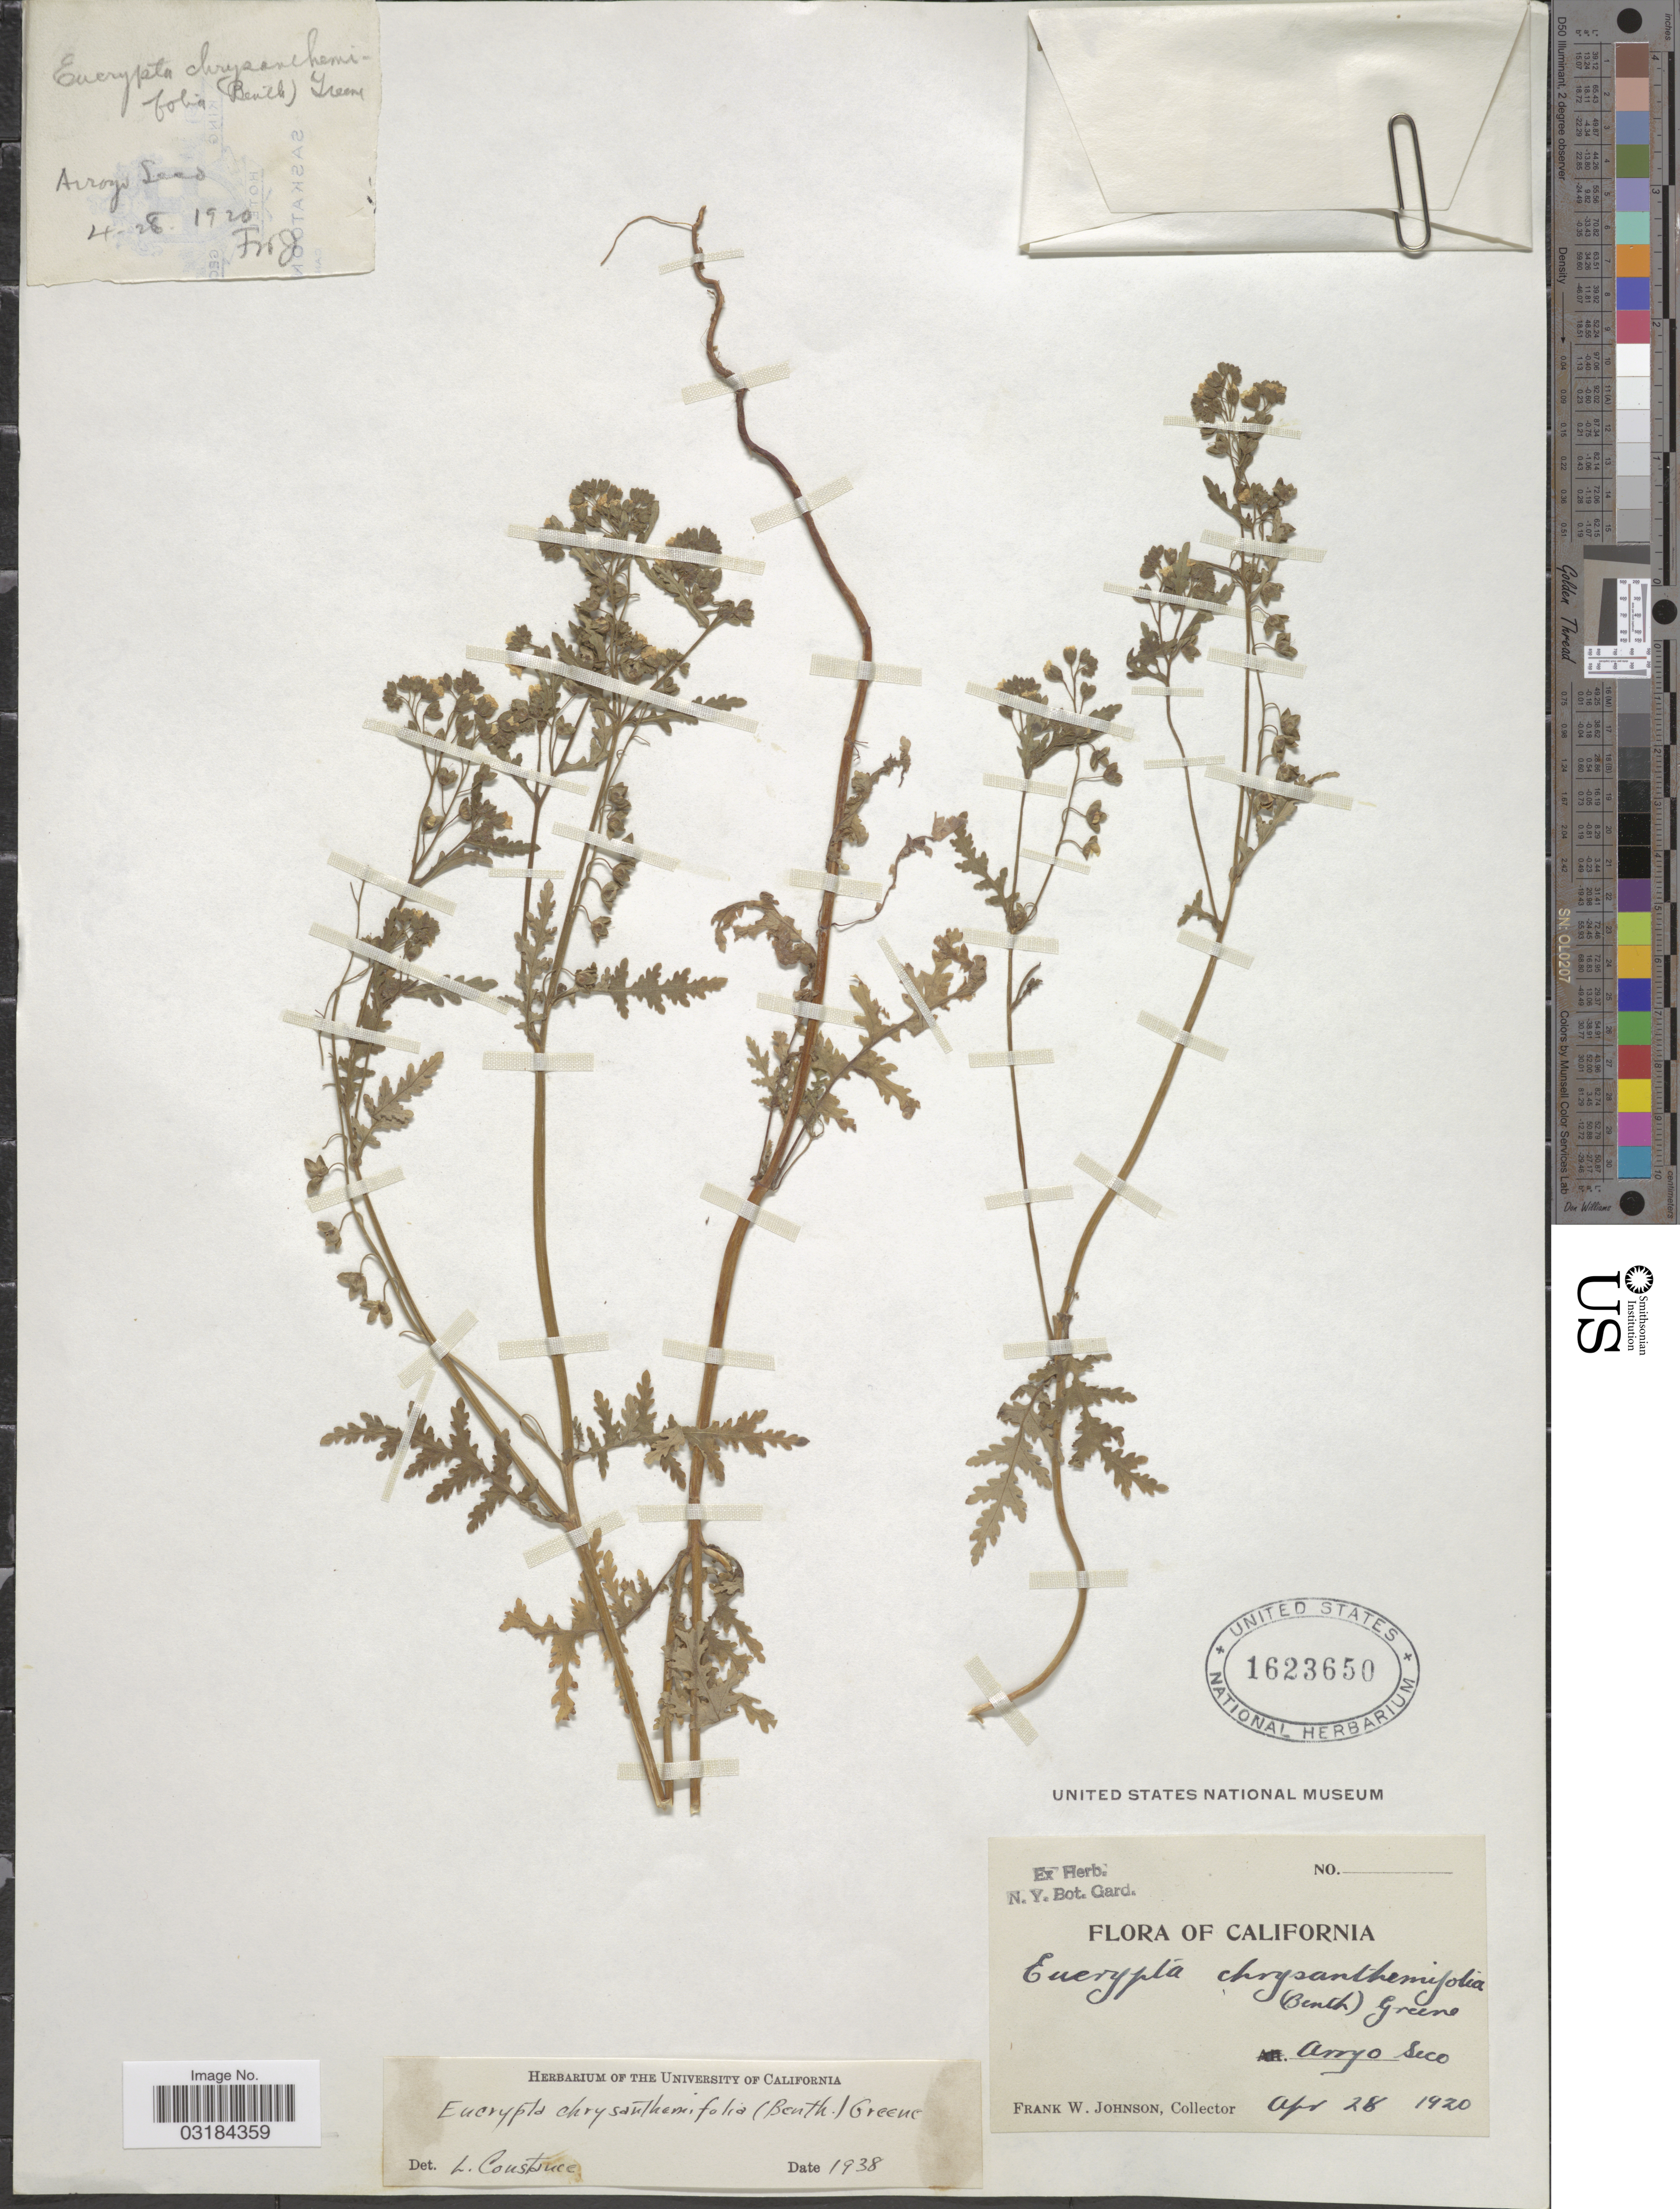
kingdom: Plantae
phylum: Tracheophyta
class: Magnoliopsida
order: Boraginales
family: Hydrophyllaceae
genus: Eucrypta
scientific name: Eucrypta chrysanthemifolia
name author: (Benth.) Greene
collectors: F. W. Johnson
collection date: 1920-04-28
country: United States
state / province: California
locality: Arroyo Seco.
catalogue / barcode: US 1623650